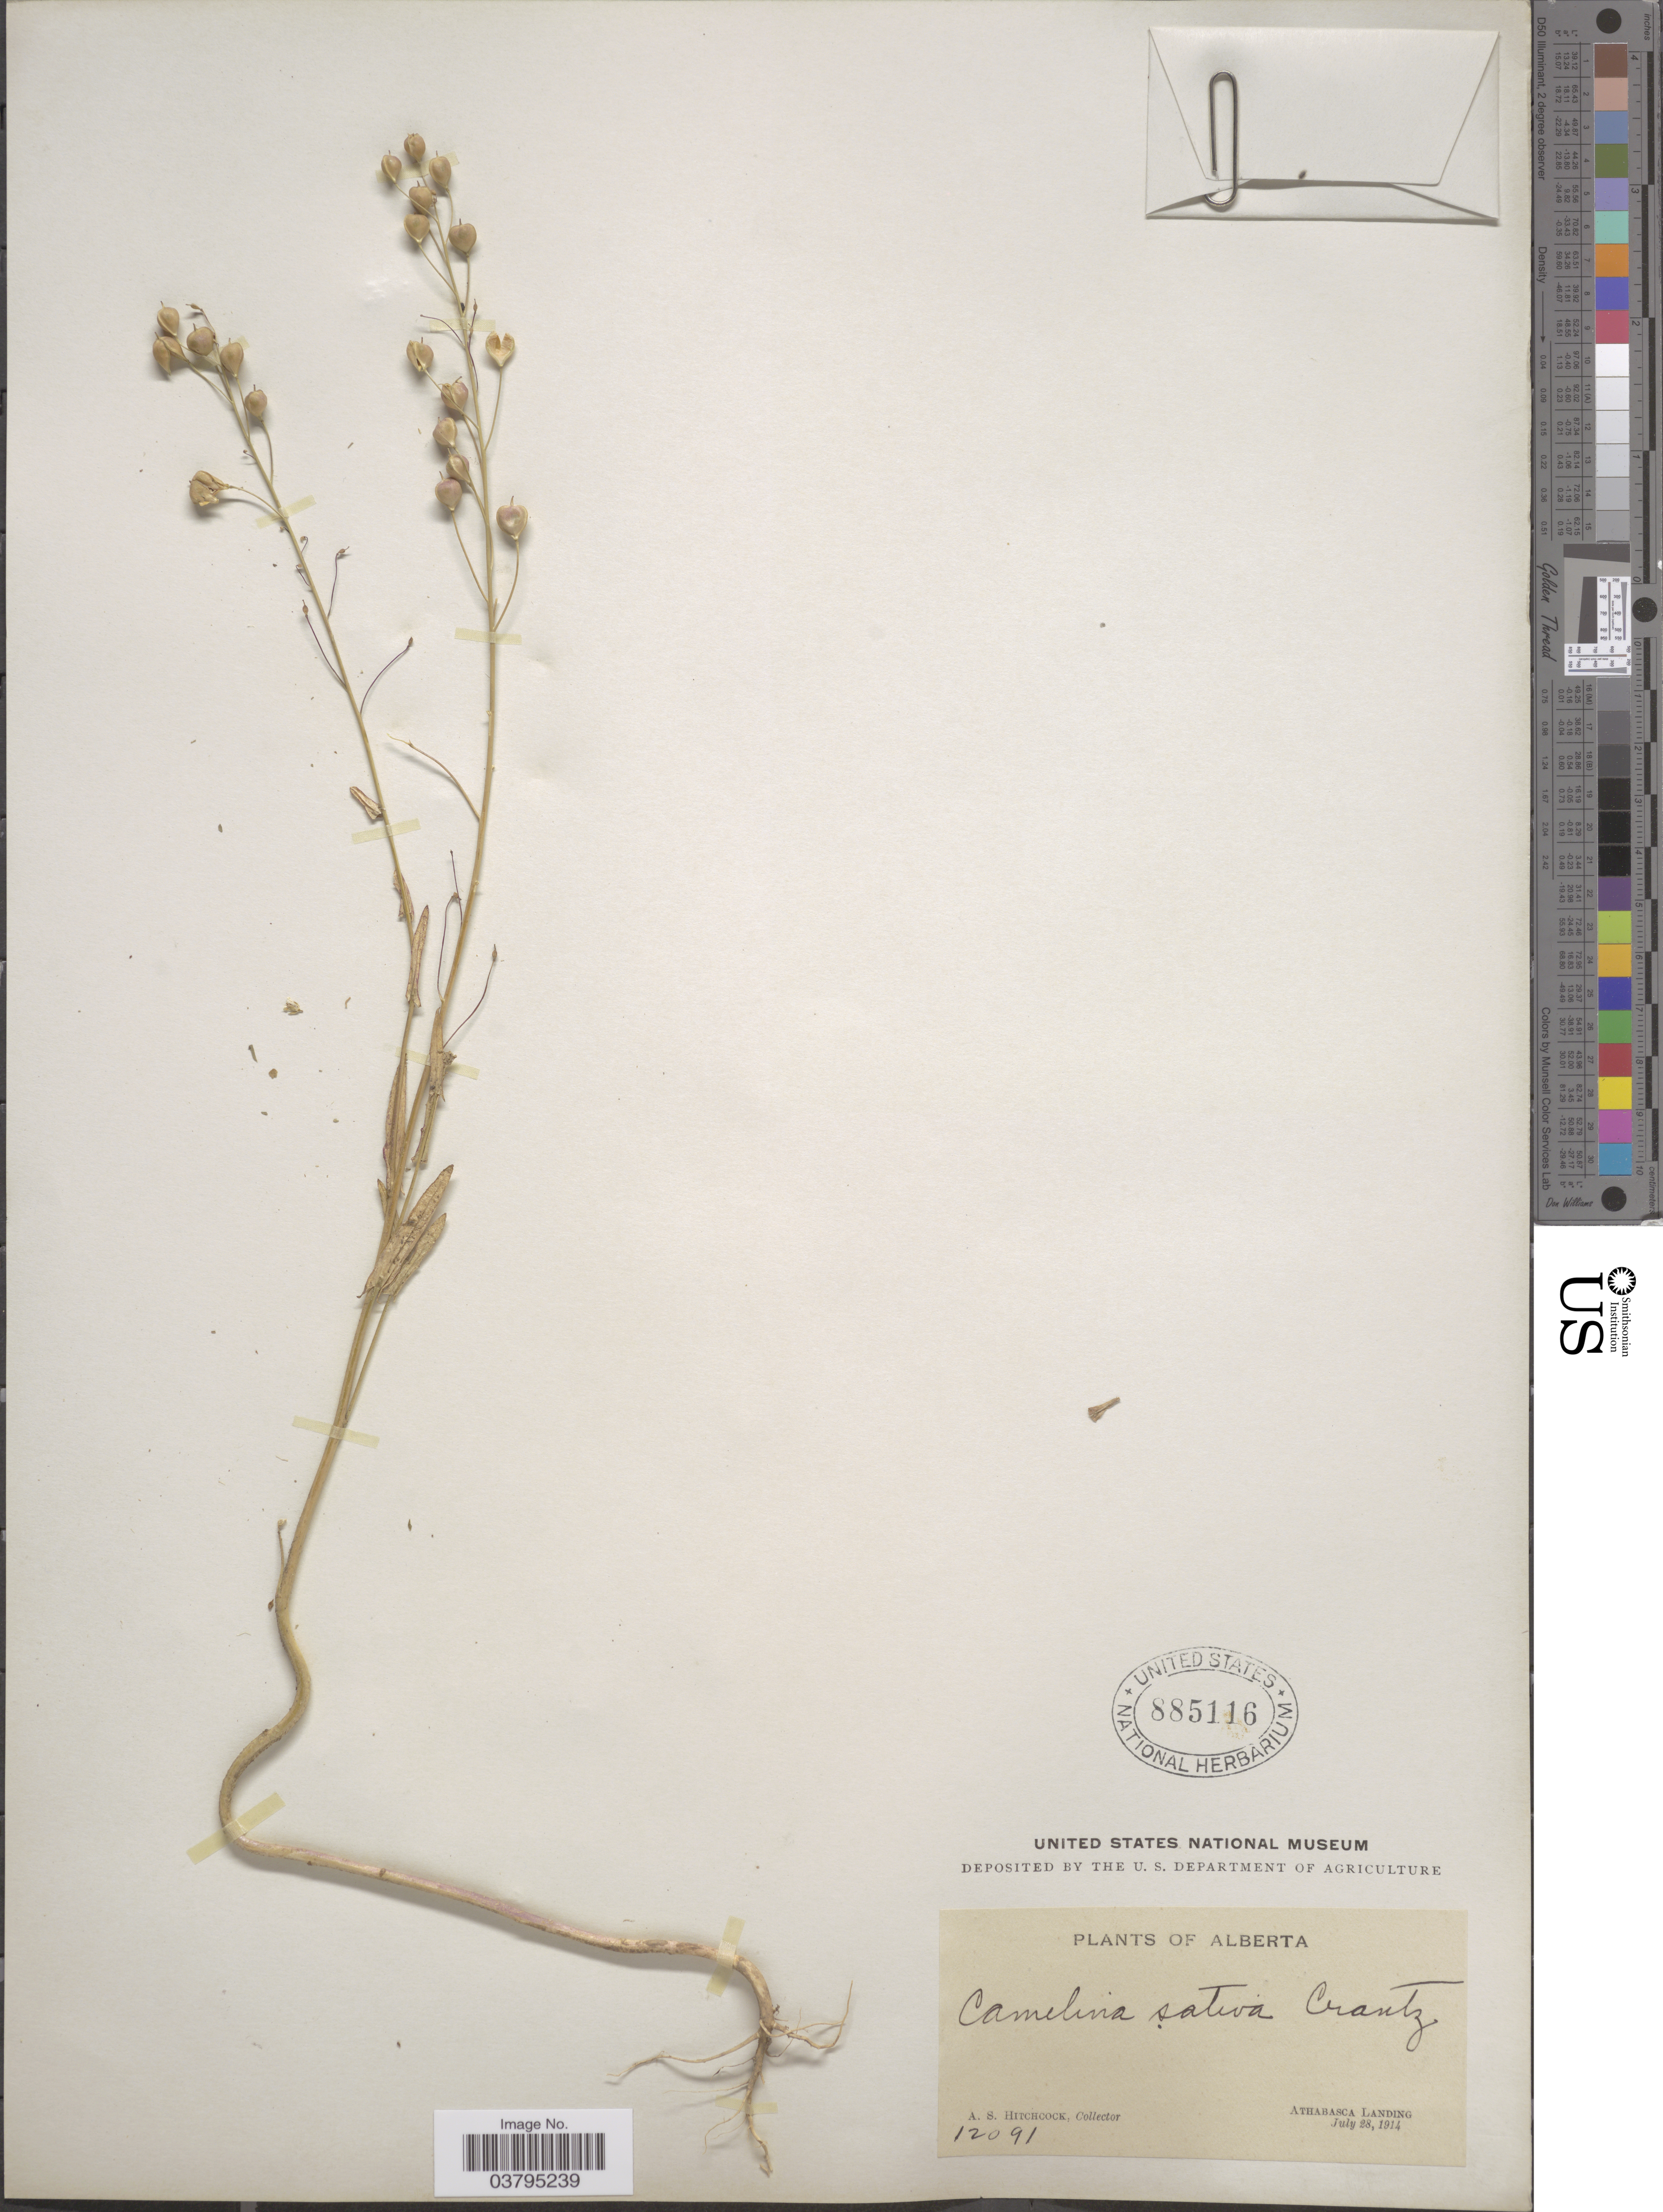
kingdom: Plantae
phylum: Tracheophyta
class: Magnoliopsida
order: Brassicales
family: Brassicaceae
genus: Camelina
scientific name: Camelina sativa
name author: (L.) Crantz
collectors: A. S. Hitchcock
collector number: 12091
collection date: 1914-07-28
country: Canada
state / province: Alberta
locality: Athabasca Landing.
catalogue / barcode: US 885116